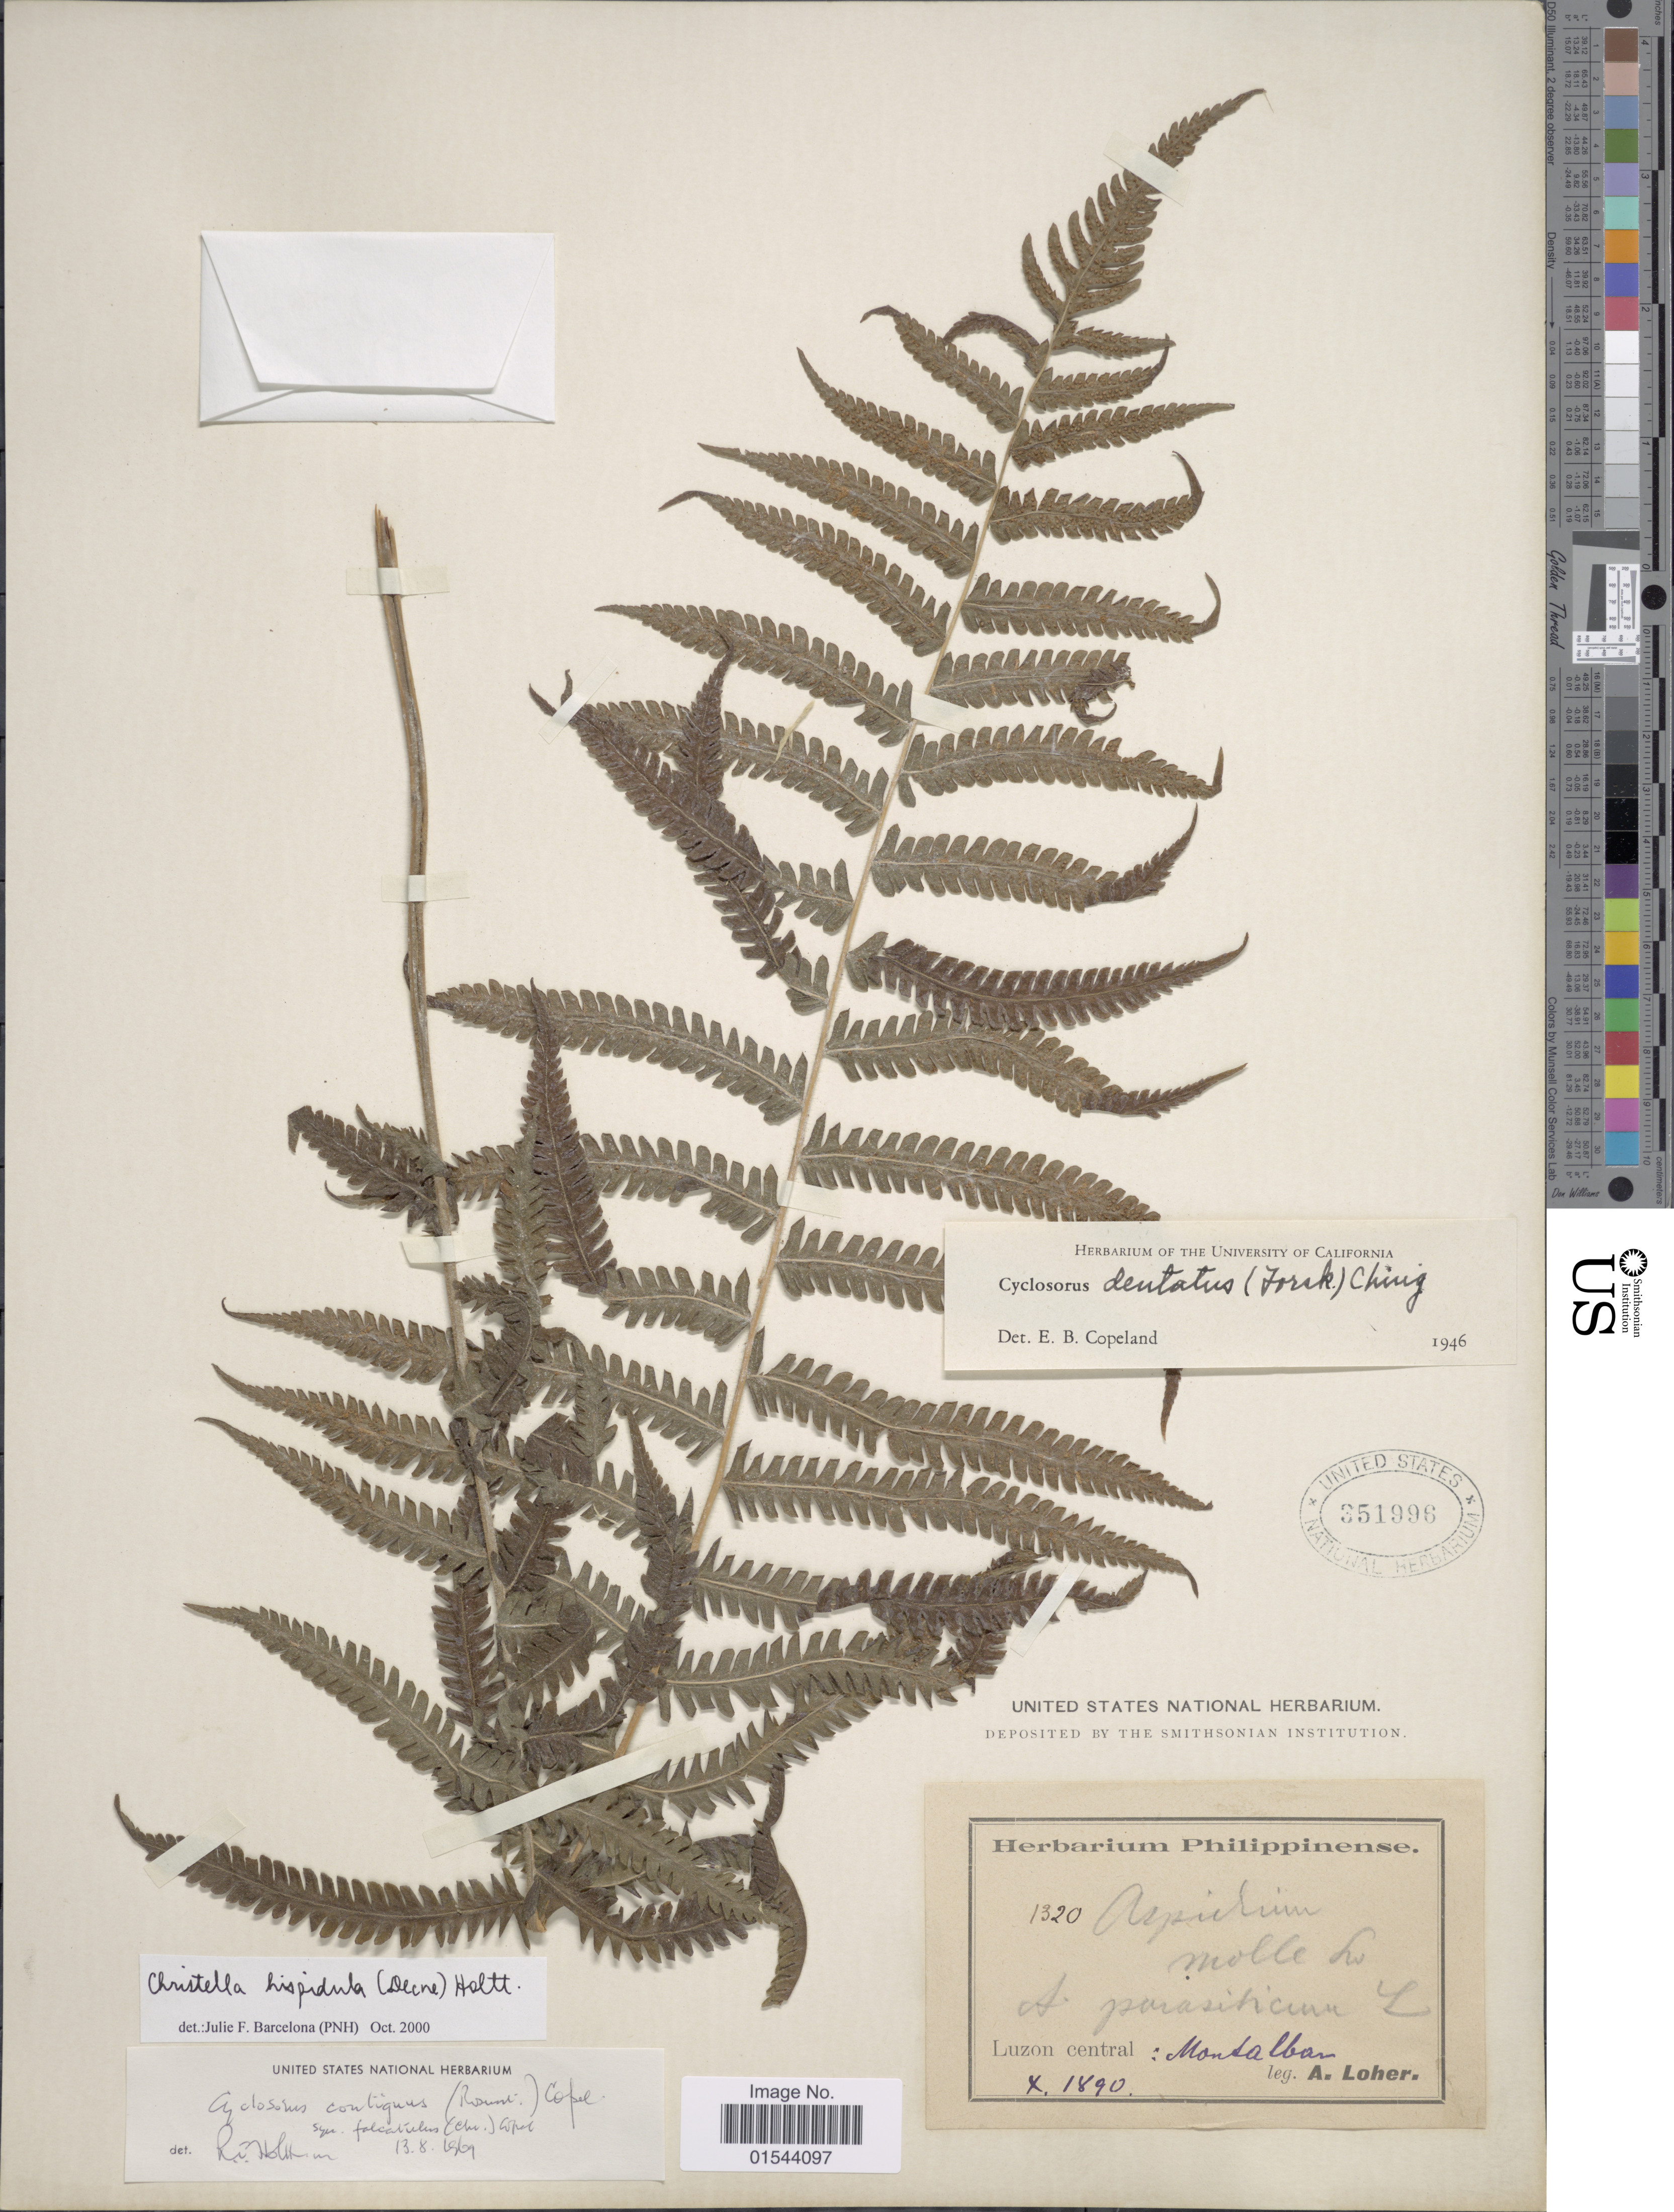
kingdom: Plantae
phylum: Tracheophyta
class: Polypodiopsida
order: Polypodiales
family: Thelypteridaceae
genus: Christella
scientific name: Christella hispidula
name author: (Decne.) Holttum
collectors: A. Loher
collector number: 1320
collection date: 1890-10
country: Philippines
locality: Luzon central: Montalban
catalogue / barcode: US 351996